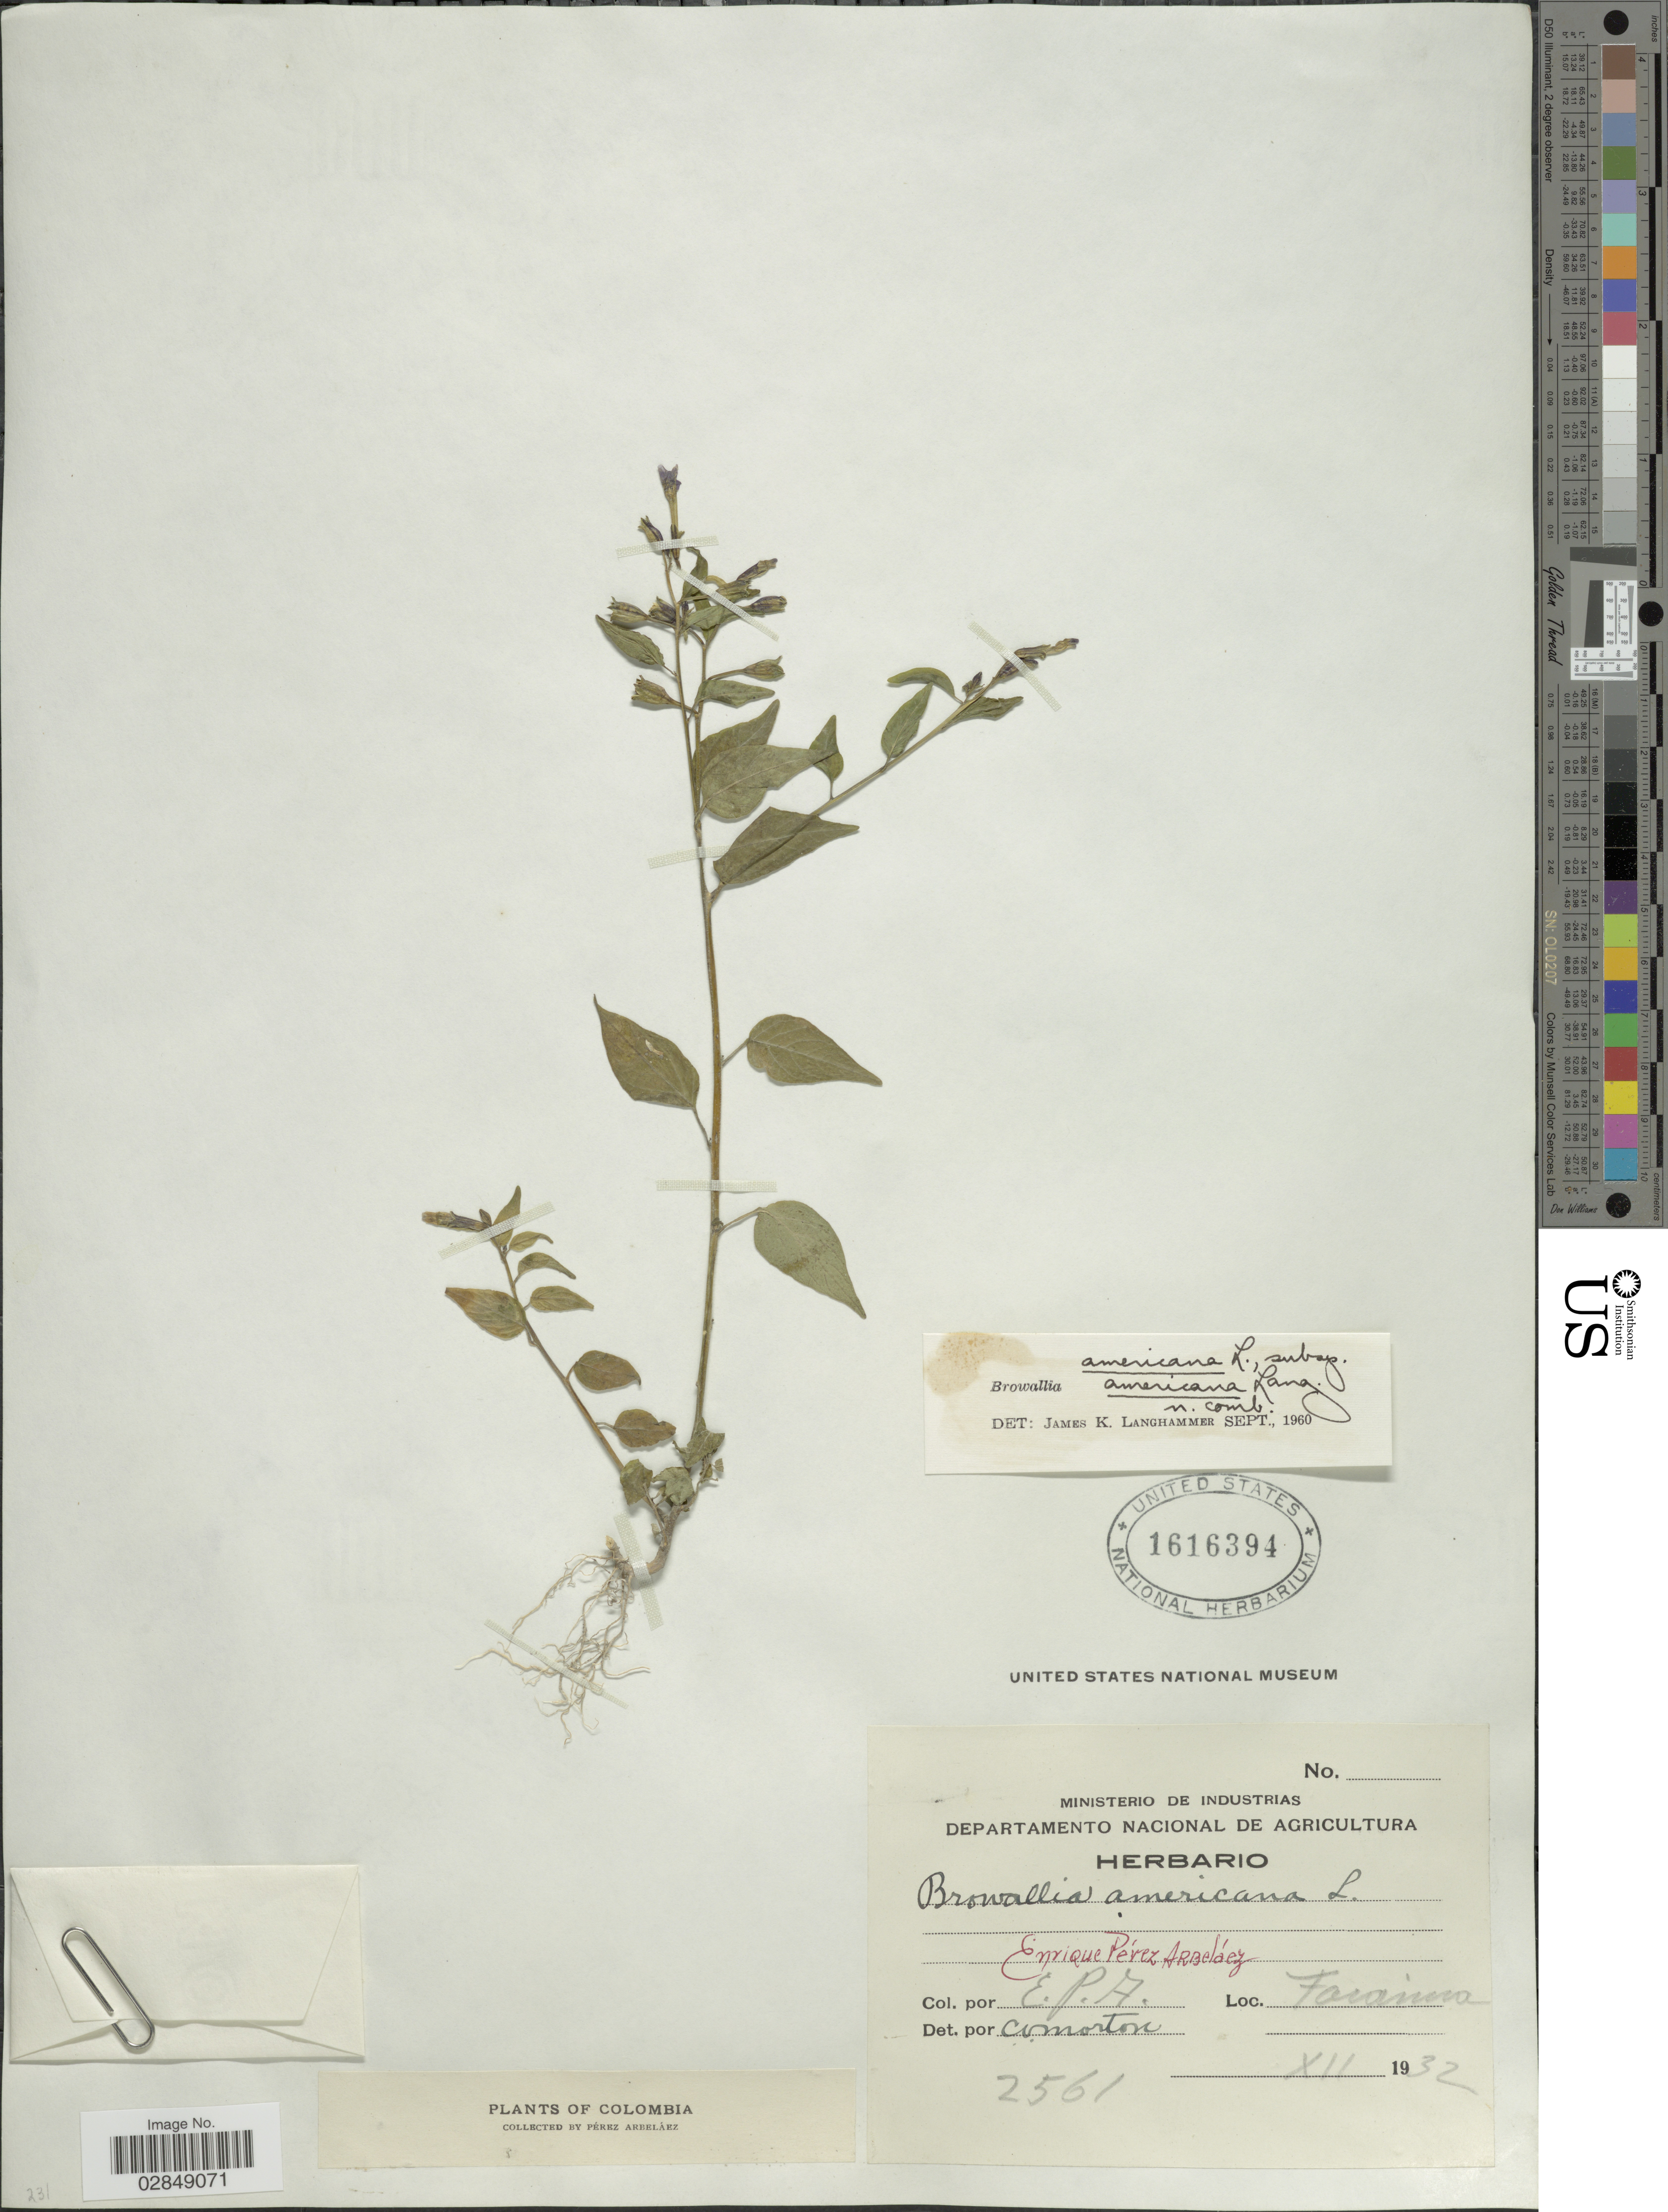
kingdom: Plantae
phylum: Tracheophyta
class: Magnoliopsida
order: Solanales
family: Solanaceae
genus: Browallia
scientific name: Browallia americana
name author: L.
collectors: E. Pérez Arbeláez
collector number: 2561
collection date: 1932-12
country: Colombia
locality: Tocaima.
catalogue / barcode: US 1616394